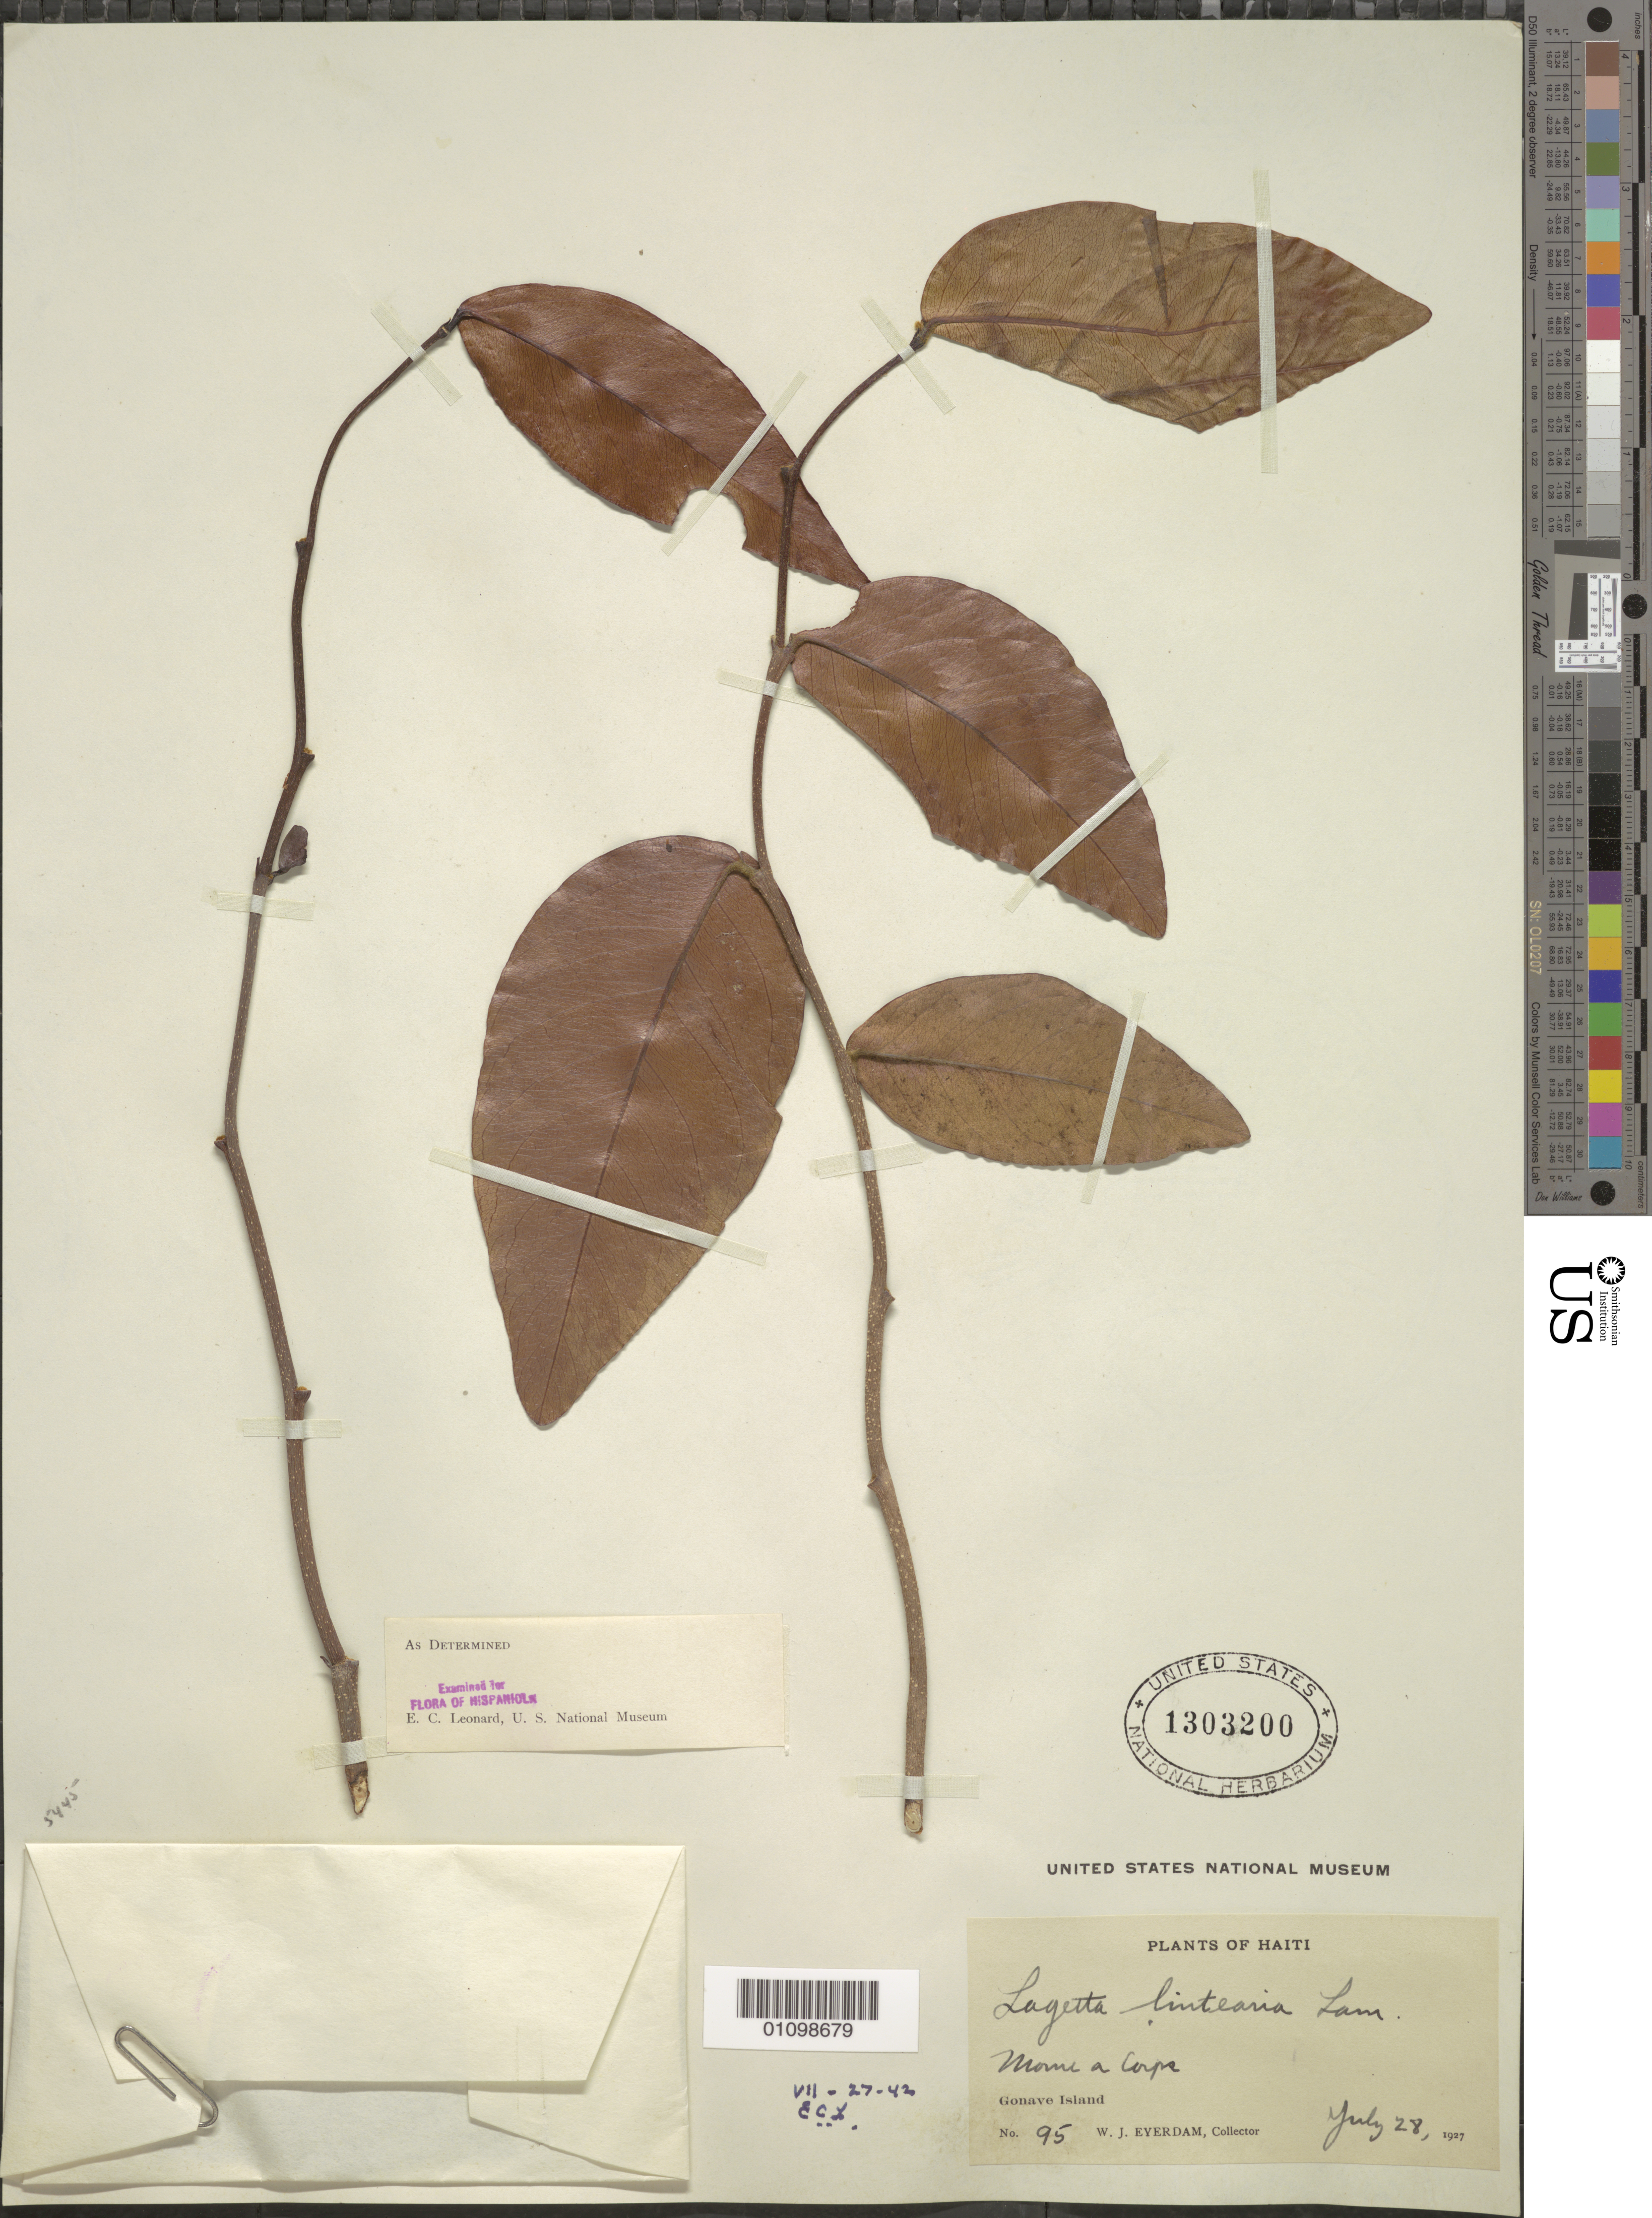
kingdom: Plantae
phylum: Tracheophyta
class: Magnoliopsida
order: Malvales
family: Thymelaeaceae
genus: Lagetta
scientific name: Lagetta lagetto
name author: (Sw.) Nash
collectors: W. J. Eyerdam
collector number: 95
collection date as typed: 28 Jul 1927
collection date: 1927-07-28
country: Haiti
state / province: Óuest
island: Île de la Gonâve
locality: Mome a Cape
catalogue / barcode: US 1303200